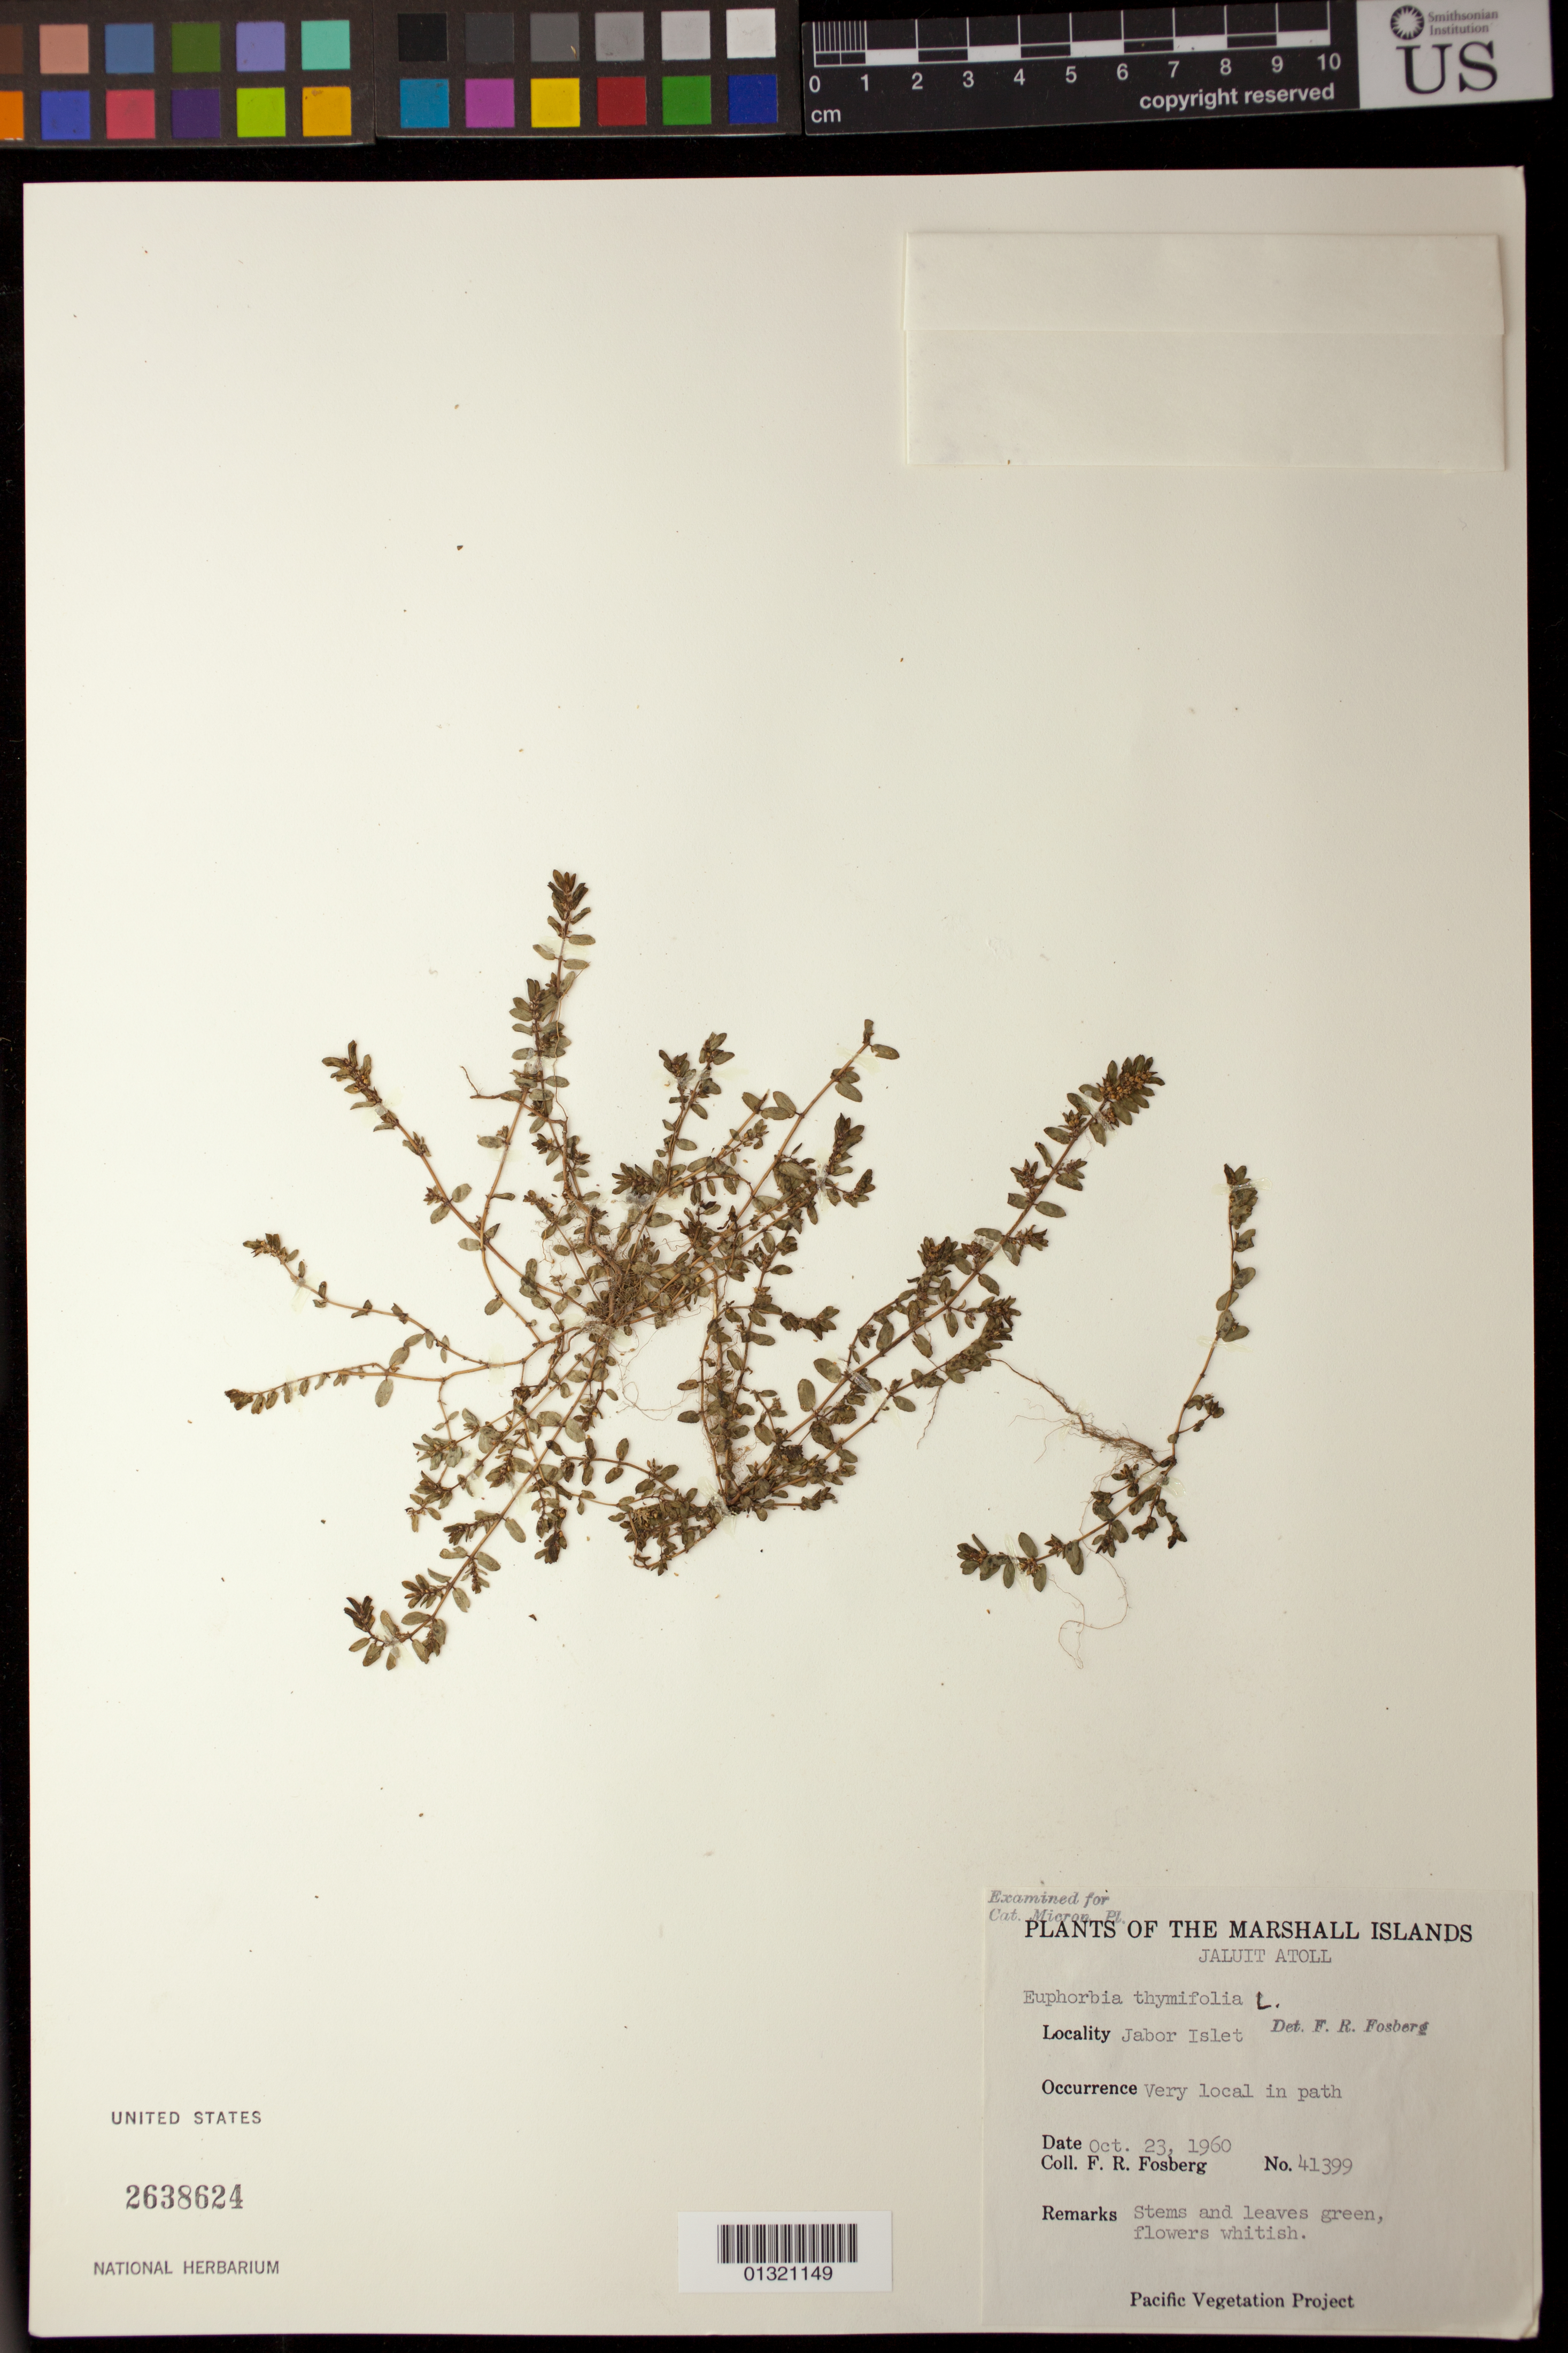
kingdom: Plantae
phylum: Tracheophyta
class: Magnoliopsida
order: Malpighiales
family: Euphorbiaceae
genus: Euphorbia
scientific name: Euphorbia thymifolia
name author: L.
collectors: F. R. Fosberg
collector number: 41399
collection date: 1960-10-23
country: Marshall Islands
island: Jaluit Atoll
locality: Jabor Islet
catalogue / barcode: US 2638624